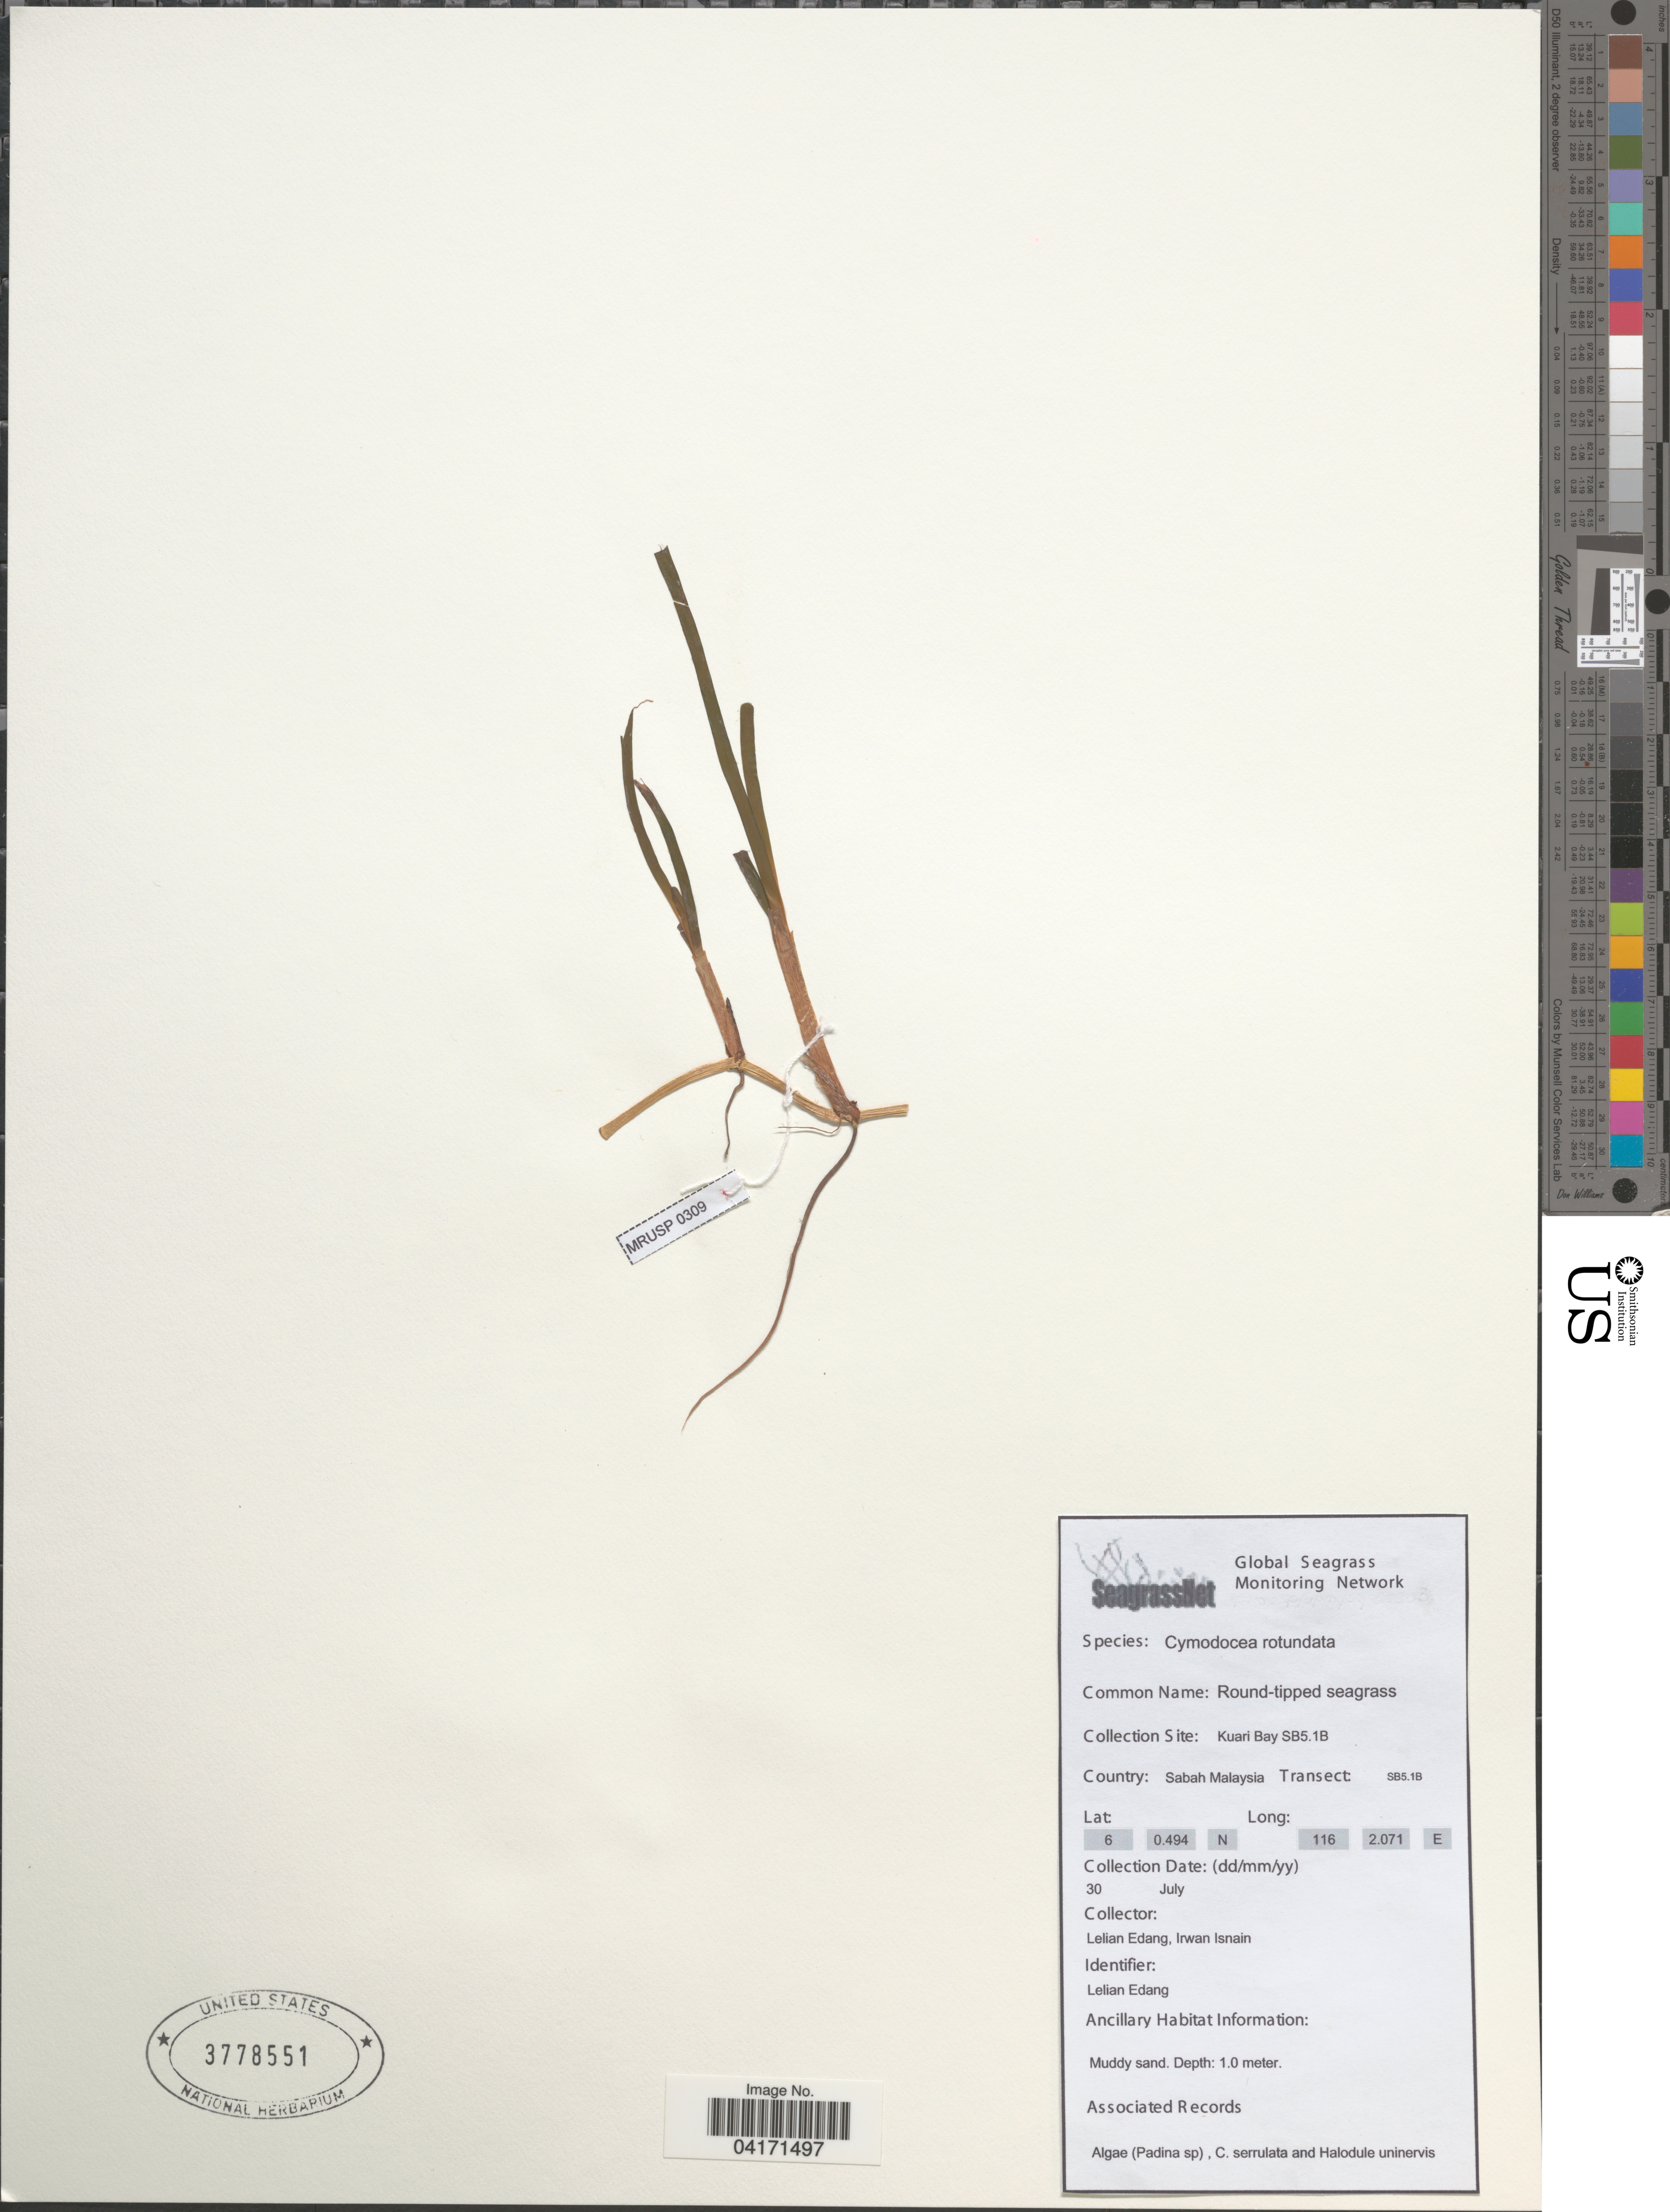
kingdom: Plantae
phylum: Tracheophyta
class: Liliopsida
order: Alismatales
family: Cymodoceaceae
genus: Cymodocea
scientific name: Cymodocea rotundata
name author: Asch. & Schweinf.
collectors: L. Edang & I. Isnain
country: Malaysia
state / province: Sabah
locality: Kuari Bay SB5.1B. Transect: SB5.1B.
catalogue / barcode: US 3778550